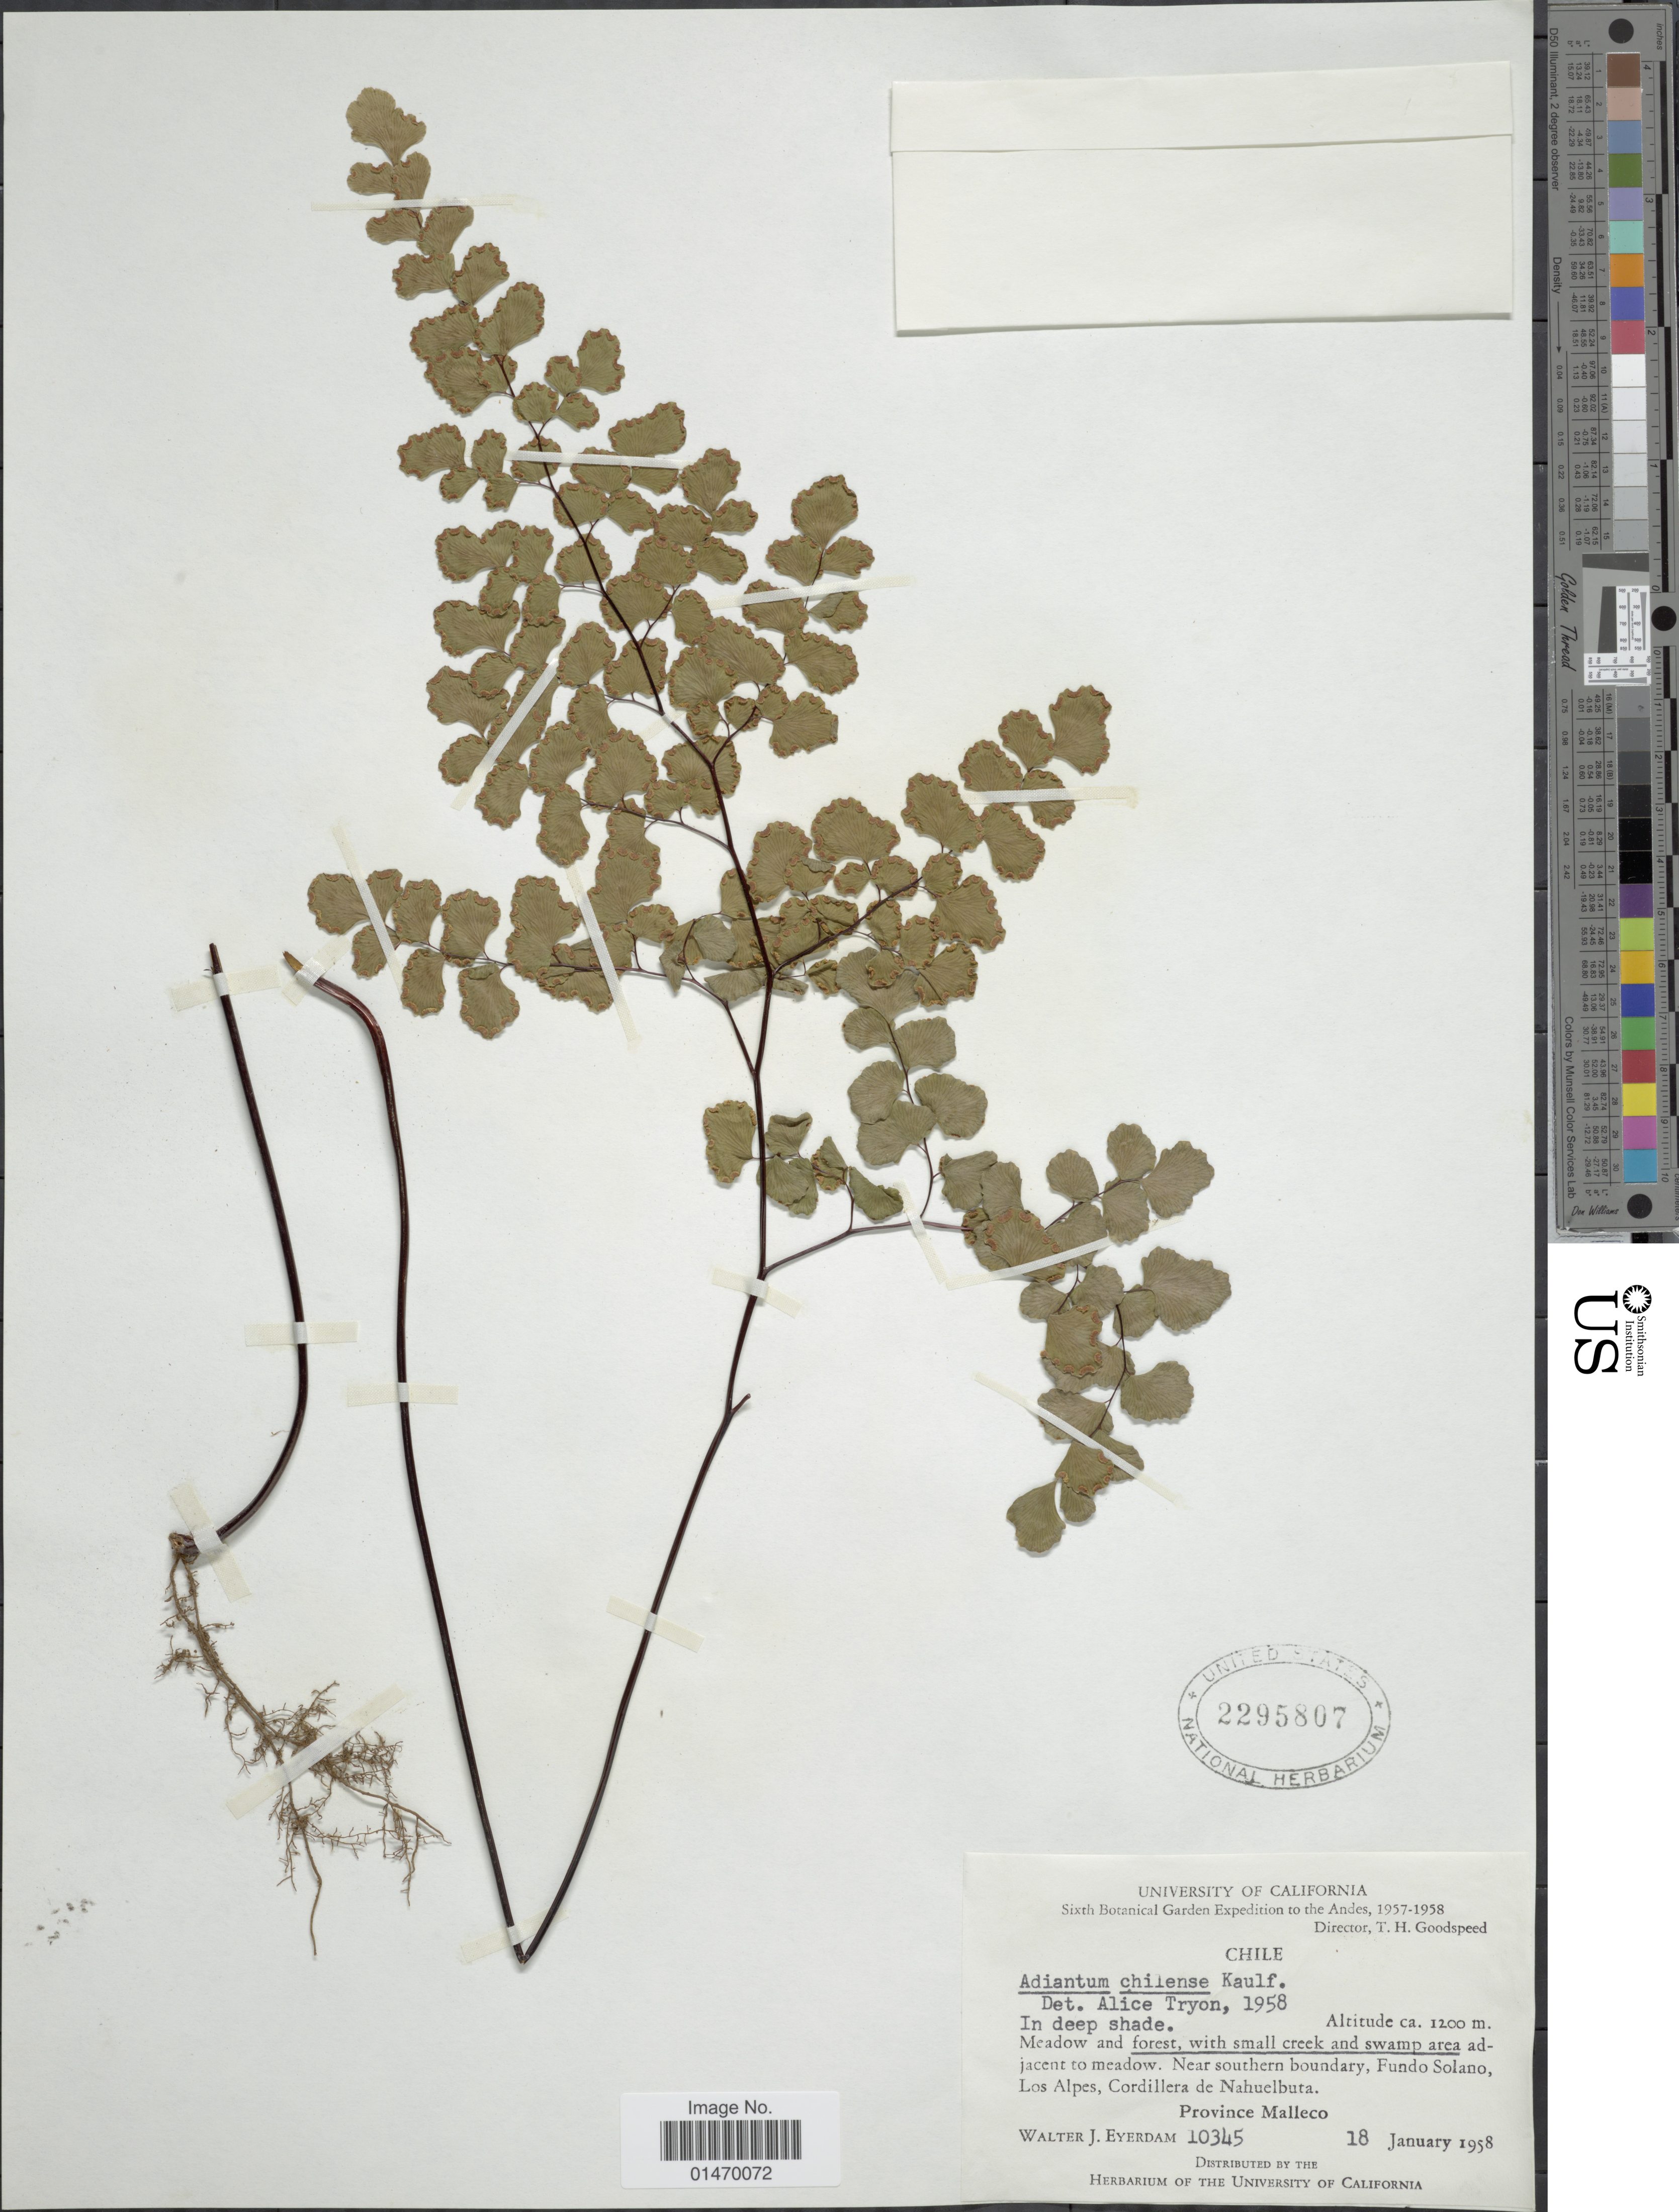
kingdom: Plantae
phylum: Tracheophyta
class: Polypodiopsida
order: Polypodiales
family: Pteridaceae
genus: Adiantum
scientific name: Adiantum chilense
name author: Kaulf.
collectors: W. J. Eyerdam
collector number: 10345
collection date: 1958-01-18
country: Chile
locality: Near southern boundary, Fundo Solanom Los Alpes, Cordillera de Nahuelbuta, Province Malleco.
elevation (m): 1200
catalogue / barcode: US 2295807